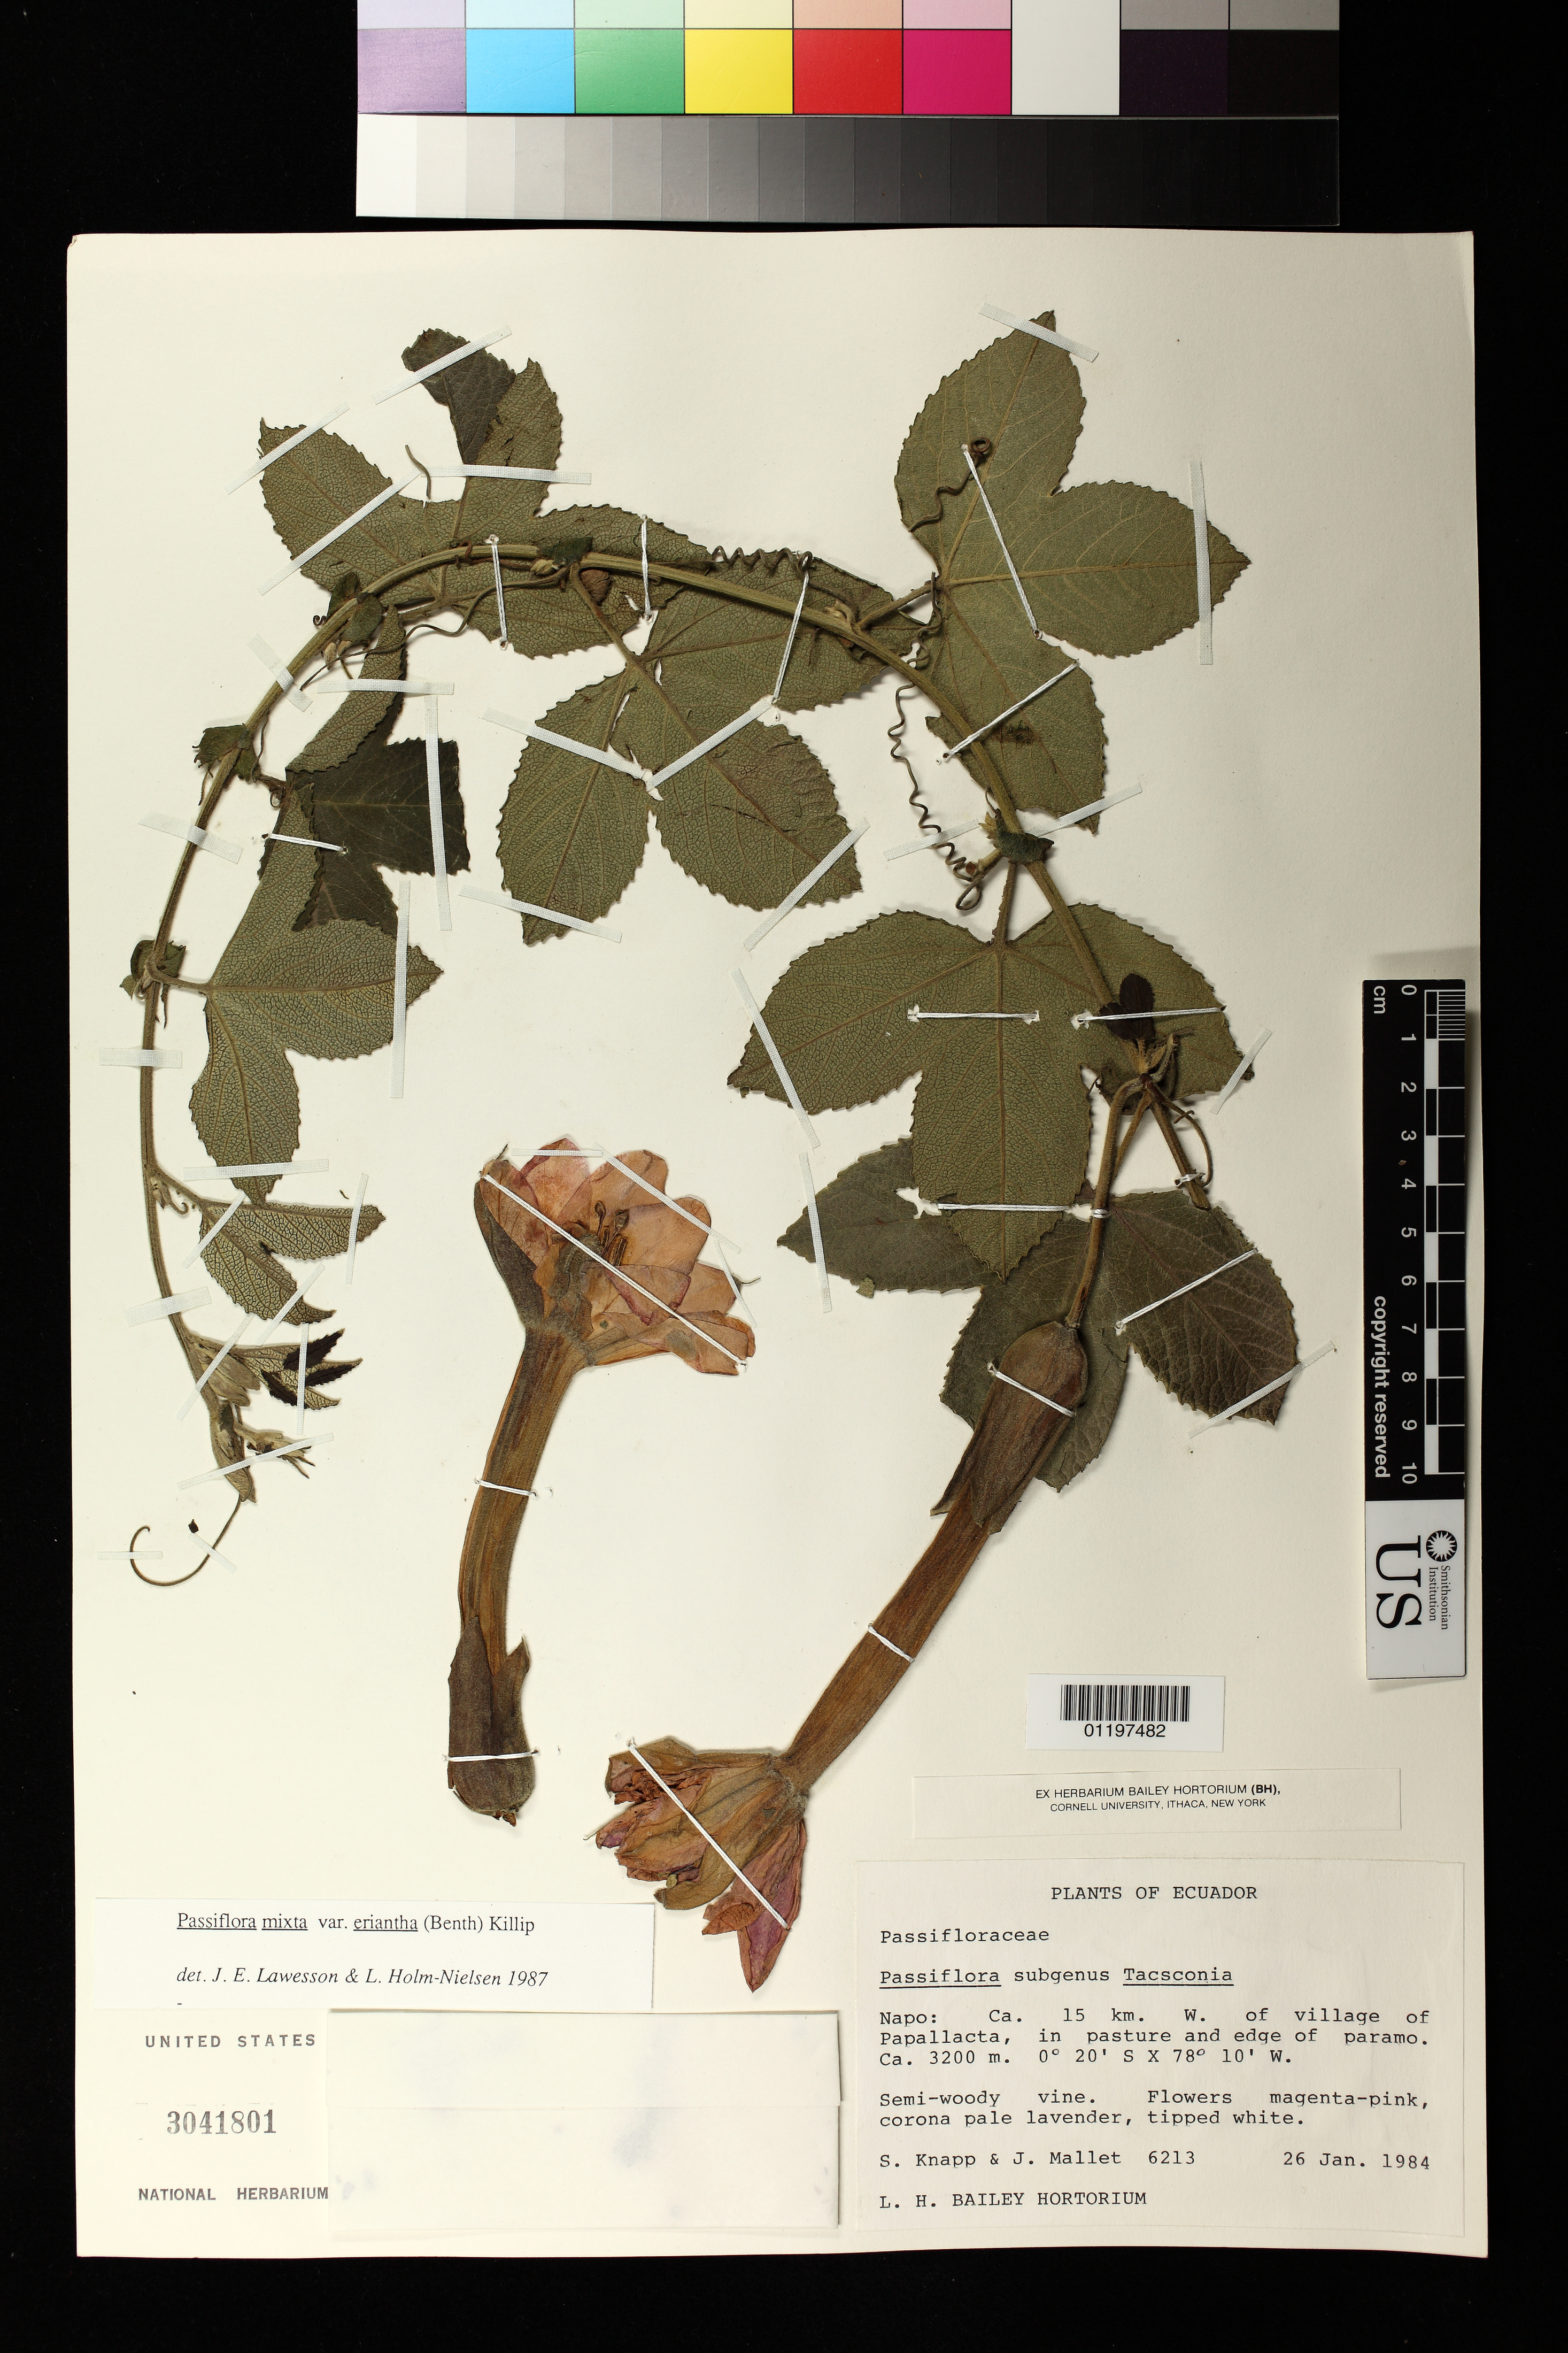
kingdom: Plantae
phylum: Tracheophyta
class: Magnoliopsida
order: Malpighiales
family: Passifloraceae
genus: Passiflora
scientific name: Passiflora eriantha var. mixta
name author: (Benth.) Killip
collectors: S. Knapp & J. Mallet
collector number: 6213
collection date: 1984-01-26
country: Ecuador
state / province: Napo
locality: Ca. 15 km. W. of village of Papallacta, in pasture and edge of paramo.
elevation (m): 3200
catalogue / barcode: US 3041801